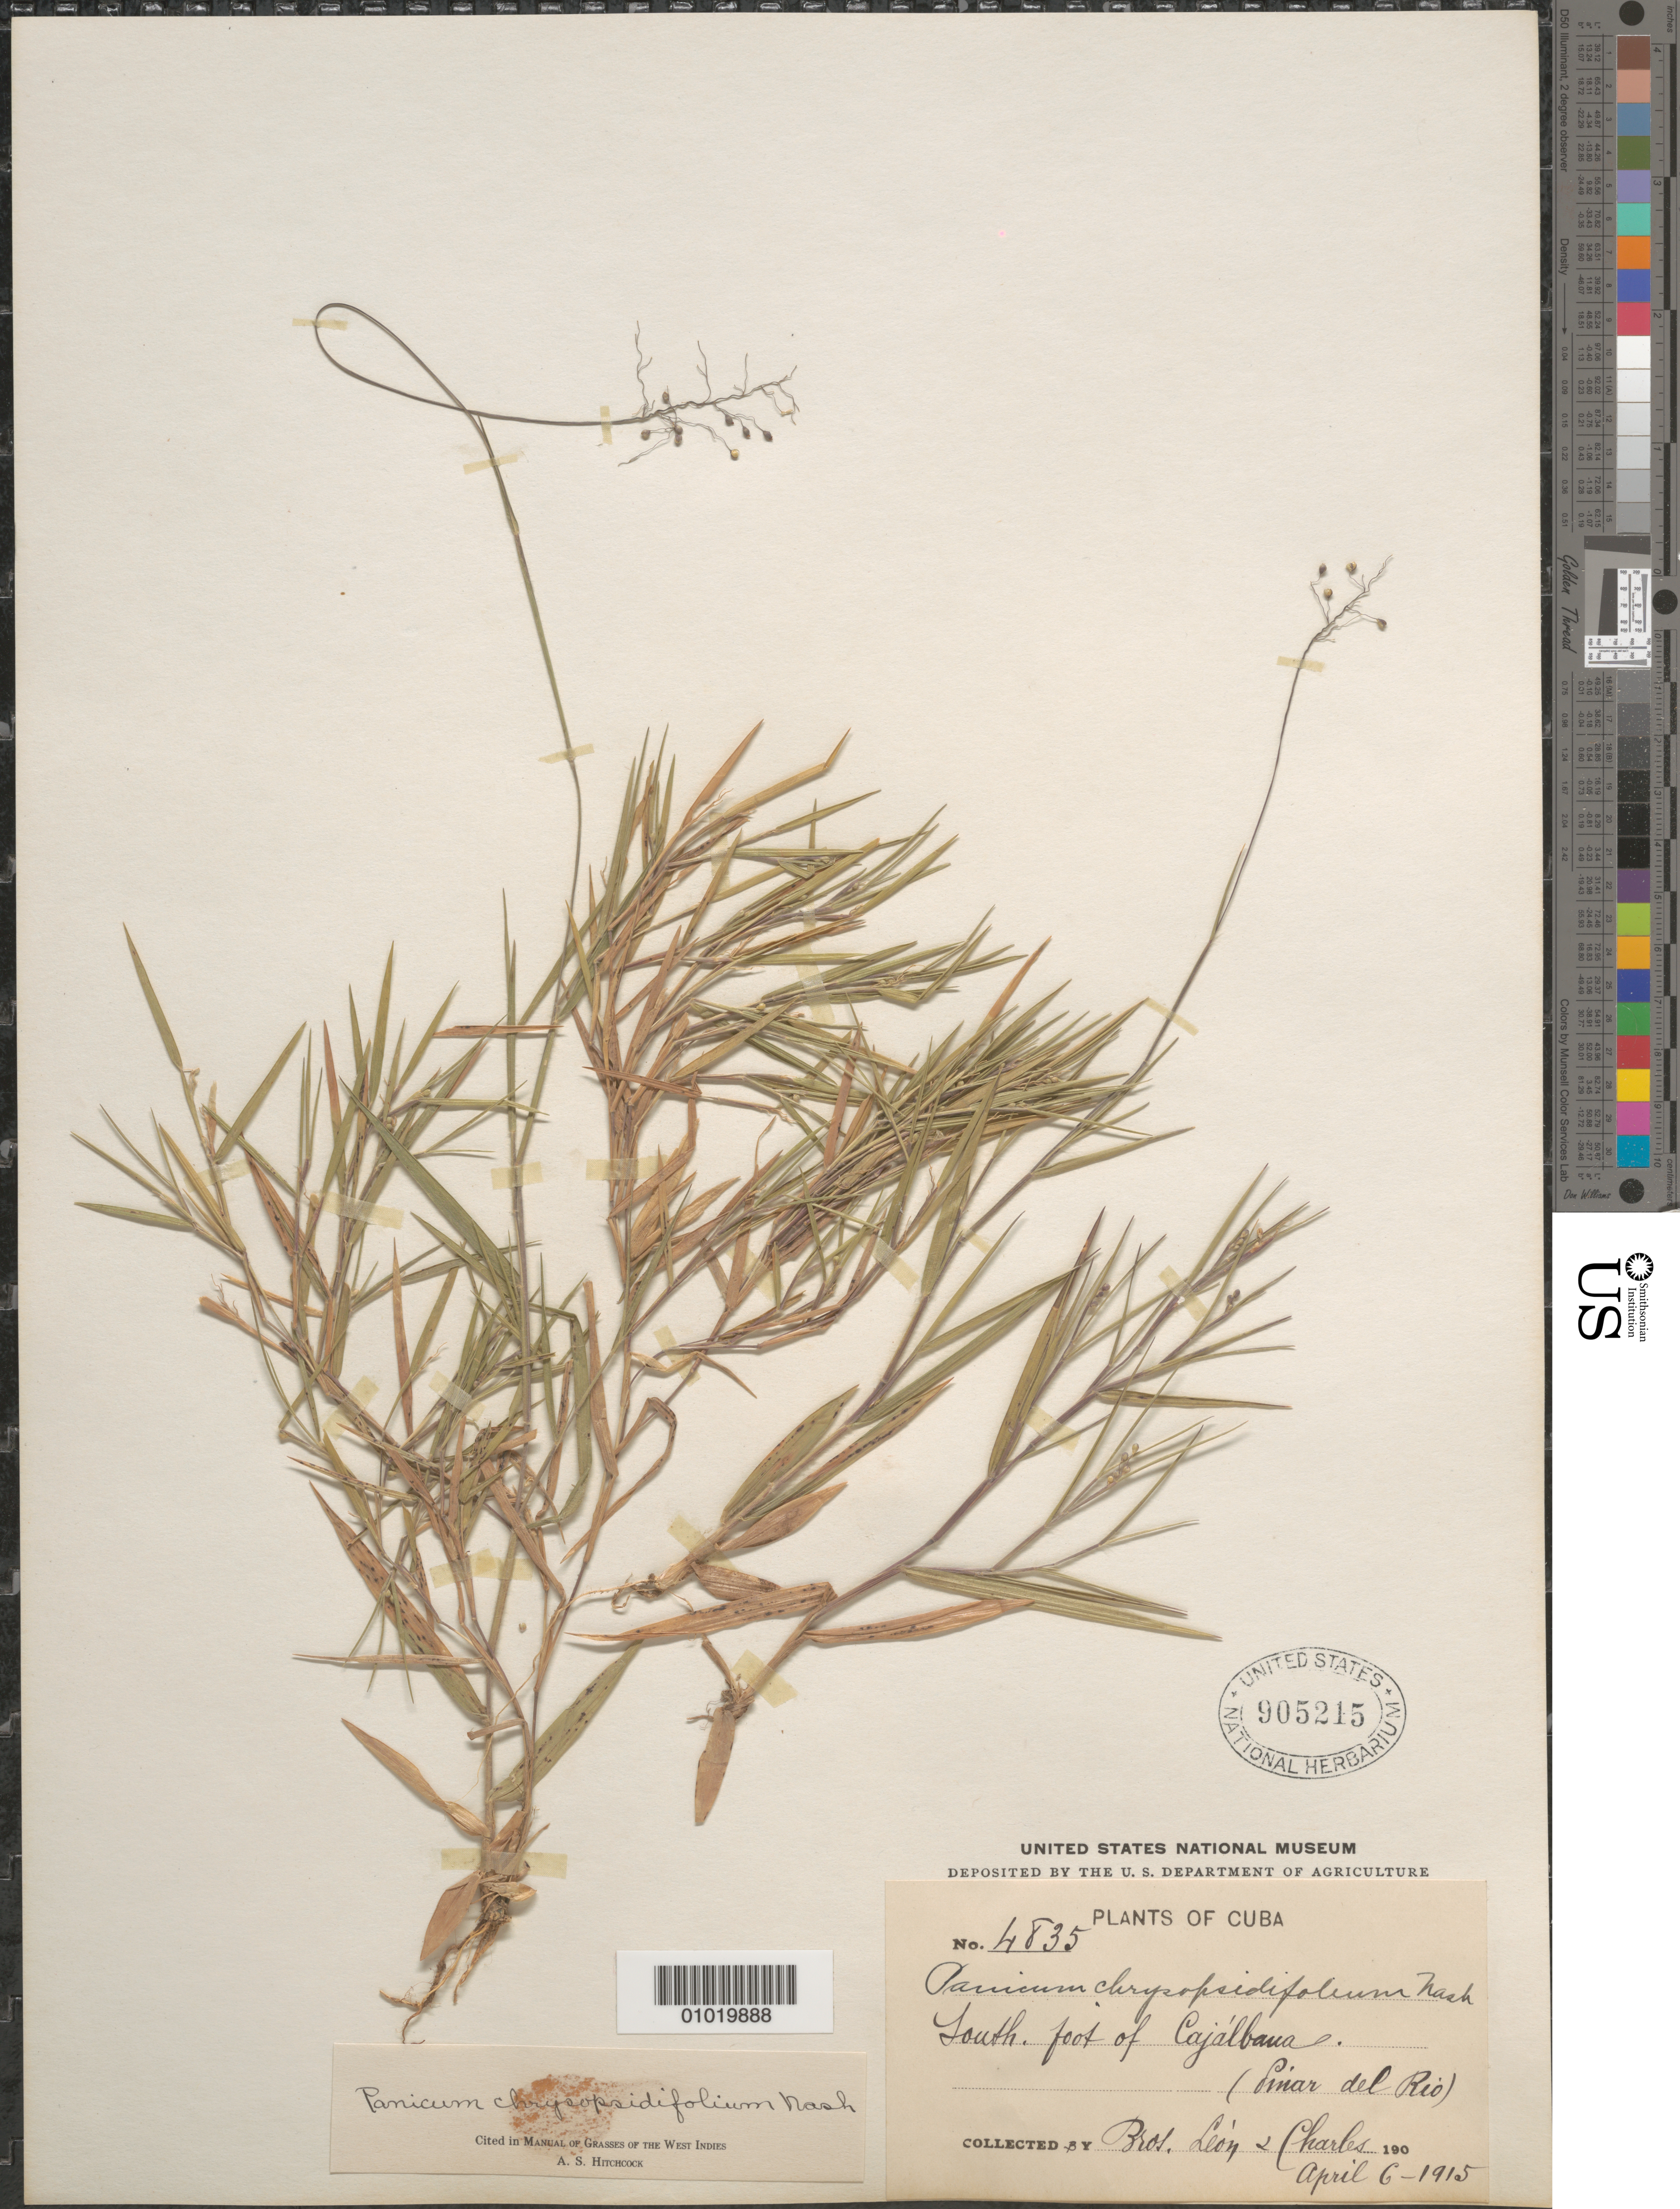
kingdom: Plantae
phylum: Tracheophyta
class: Liliopsida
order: Poales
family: Poaceae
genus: Panicum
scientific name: Panicum chrysopsidifolium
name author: Nash ex Small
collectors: Bro. León & B. Charles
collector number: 4835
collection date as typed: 06 Apr 1915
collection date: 1915-04-06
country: Cuba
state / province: Pinar del Rio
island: Cuba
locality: S foot of Cajalbaua, Pinar del Rio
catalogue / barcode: US 905215